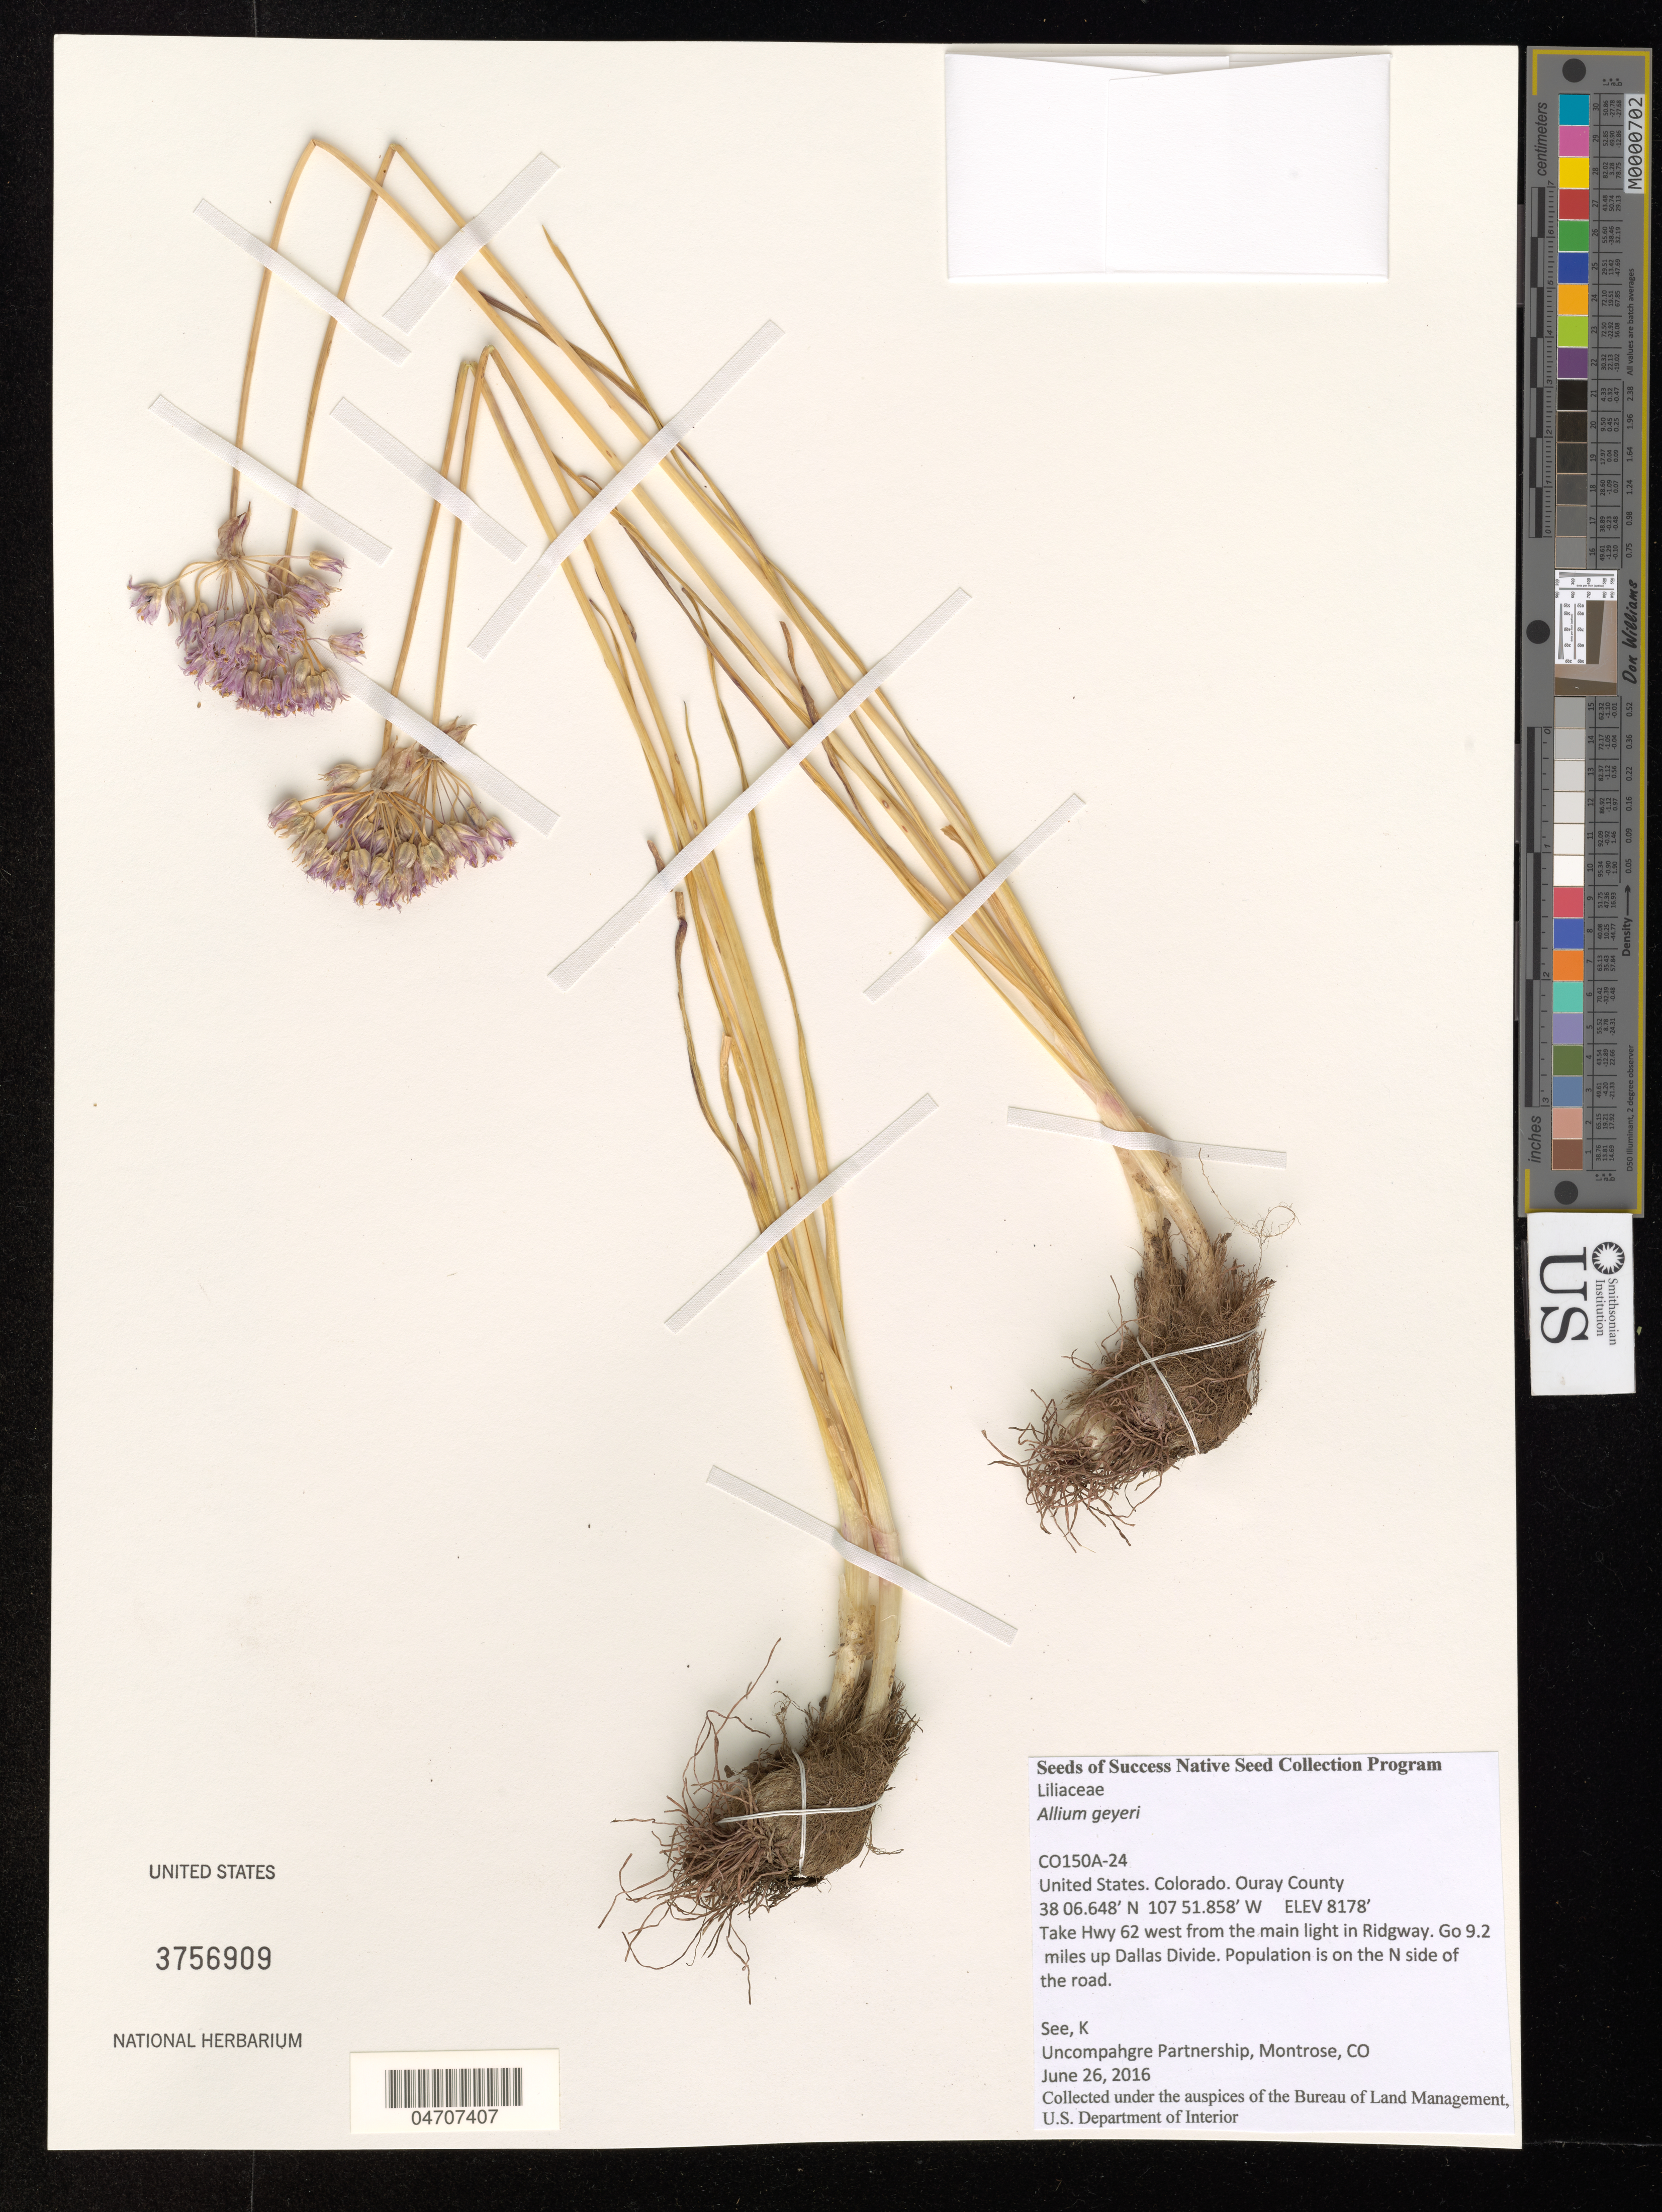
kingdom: Plantae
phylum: Tracheophyta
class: Liliopsida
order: Asparagales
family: Amaryllidaceae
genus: Allium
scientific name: Allium geyeri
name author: S. Watson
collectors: K. See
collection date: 2016-06-26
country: United States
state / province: Colorado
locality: Ouray County. Take Hwy 62 west from the main light in Ridgway. Go 9.2 miles up Dallas Divide. Population is on the N side of the road.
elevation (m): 2493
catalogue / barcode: US 3756909